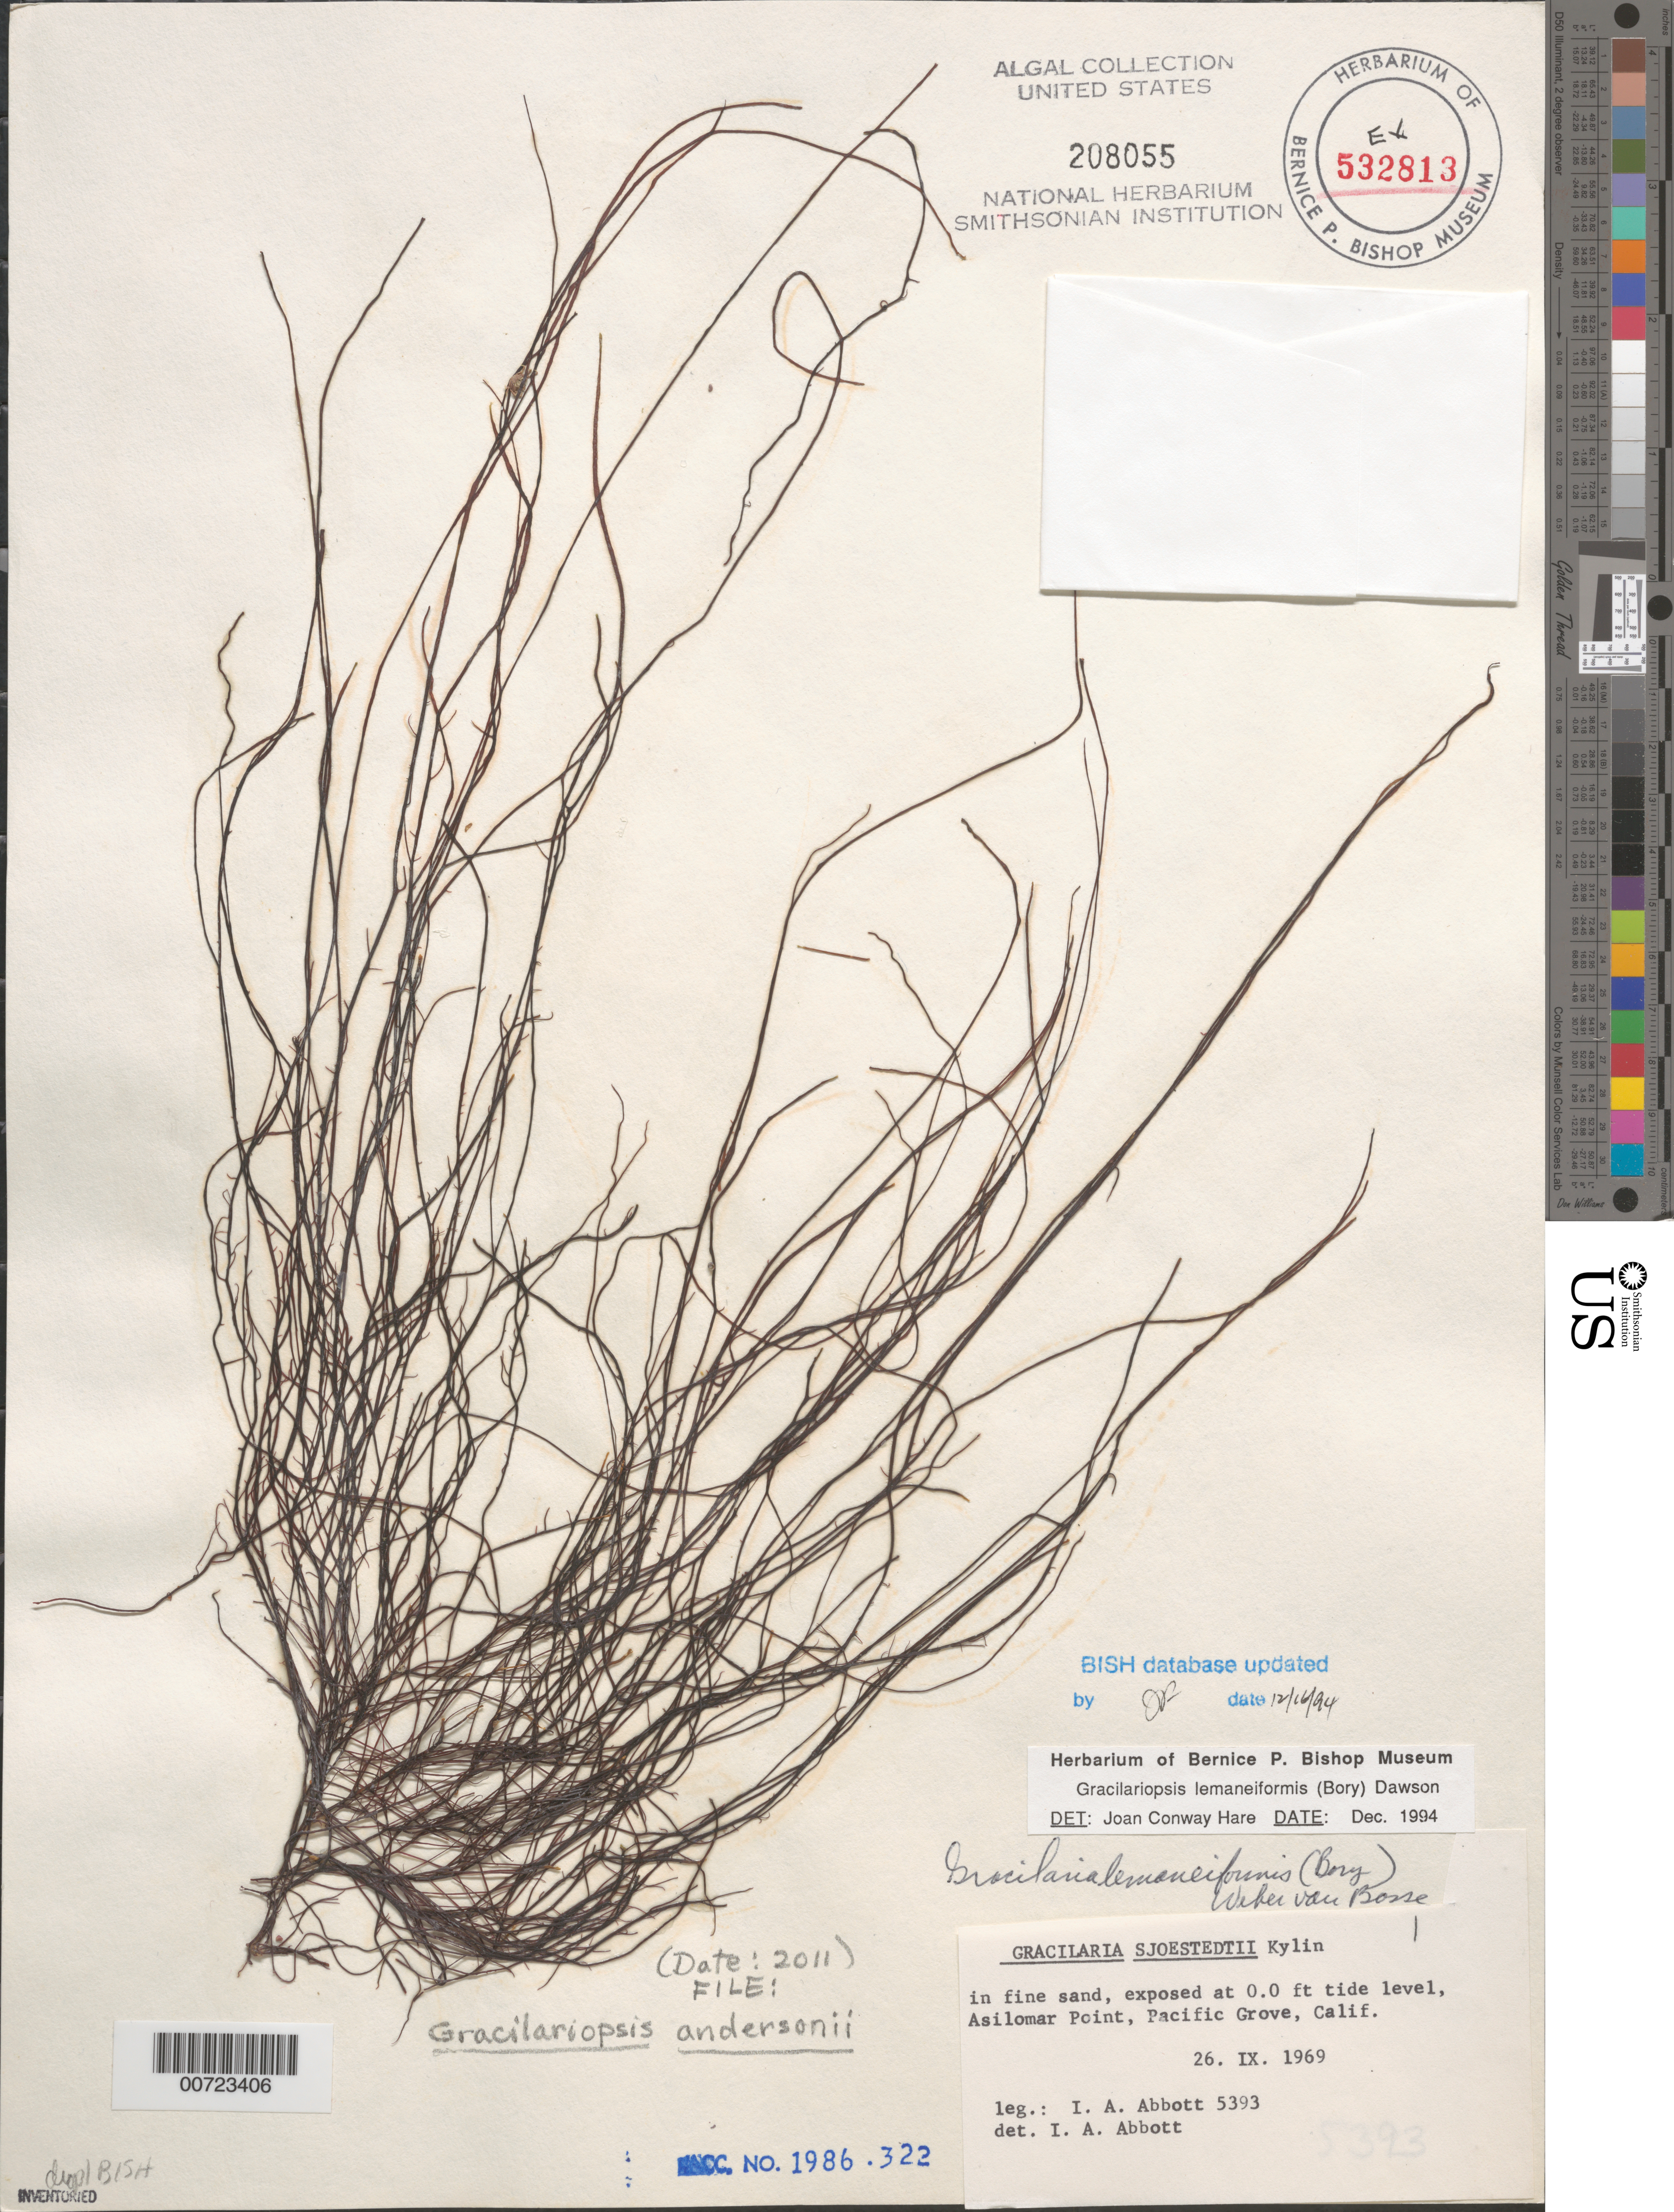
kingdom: Plantae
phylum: Rhodophyta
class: Florideophyceae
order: Gracilariales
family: Gracilariaceae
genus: Gracilariopsis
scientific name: Gracilariopsis andersonii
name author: (Grunow) E.Y. Dawson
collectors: I. A. Abbott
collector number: IAA 5393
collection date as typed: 26 Sep 1969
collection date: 1969-09-26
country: United States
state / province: California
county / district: Monterey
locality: Asilomar Point, Pacific Grove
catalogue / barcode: US 208055